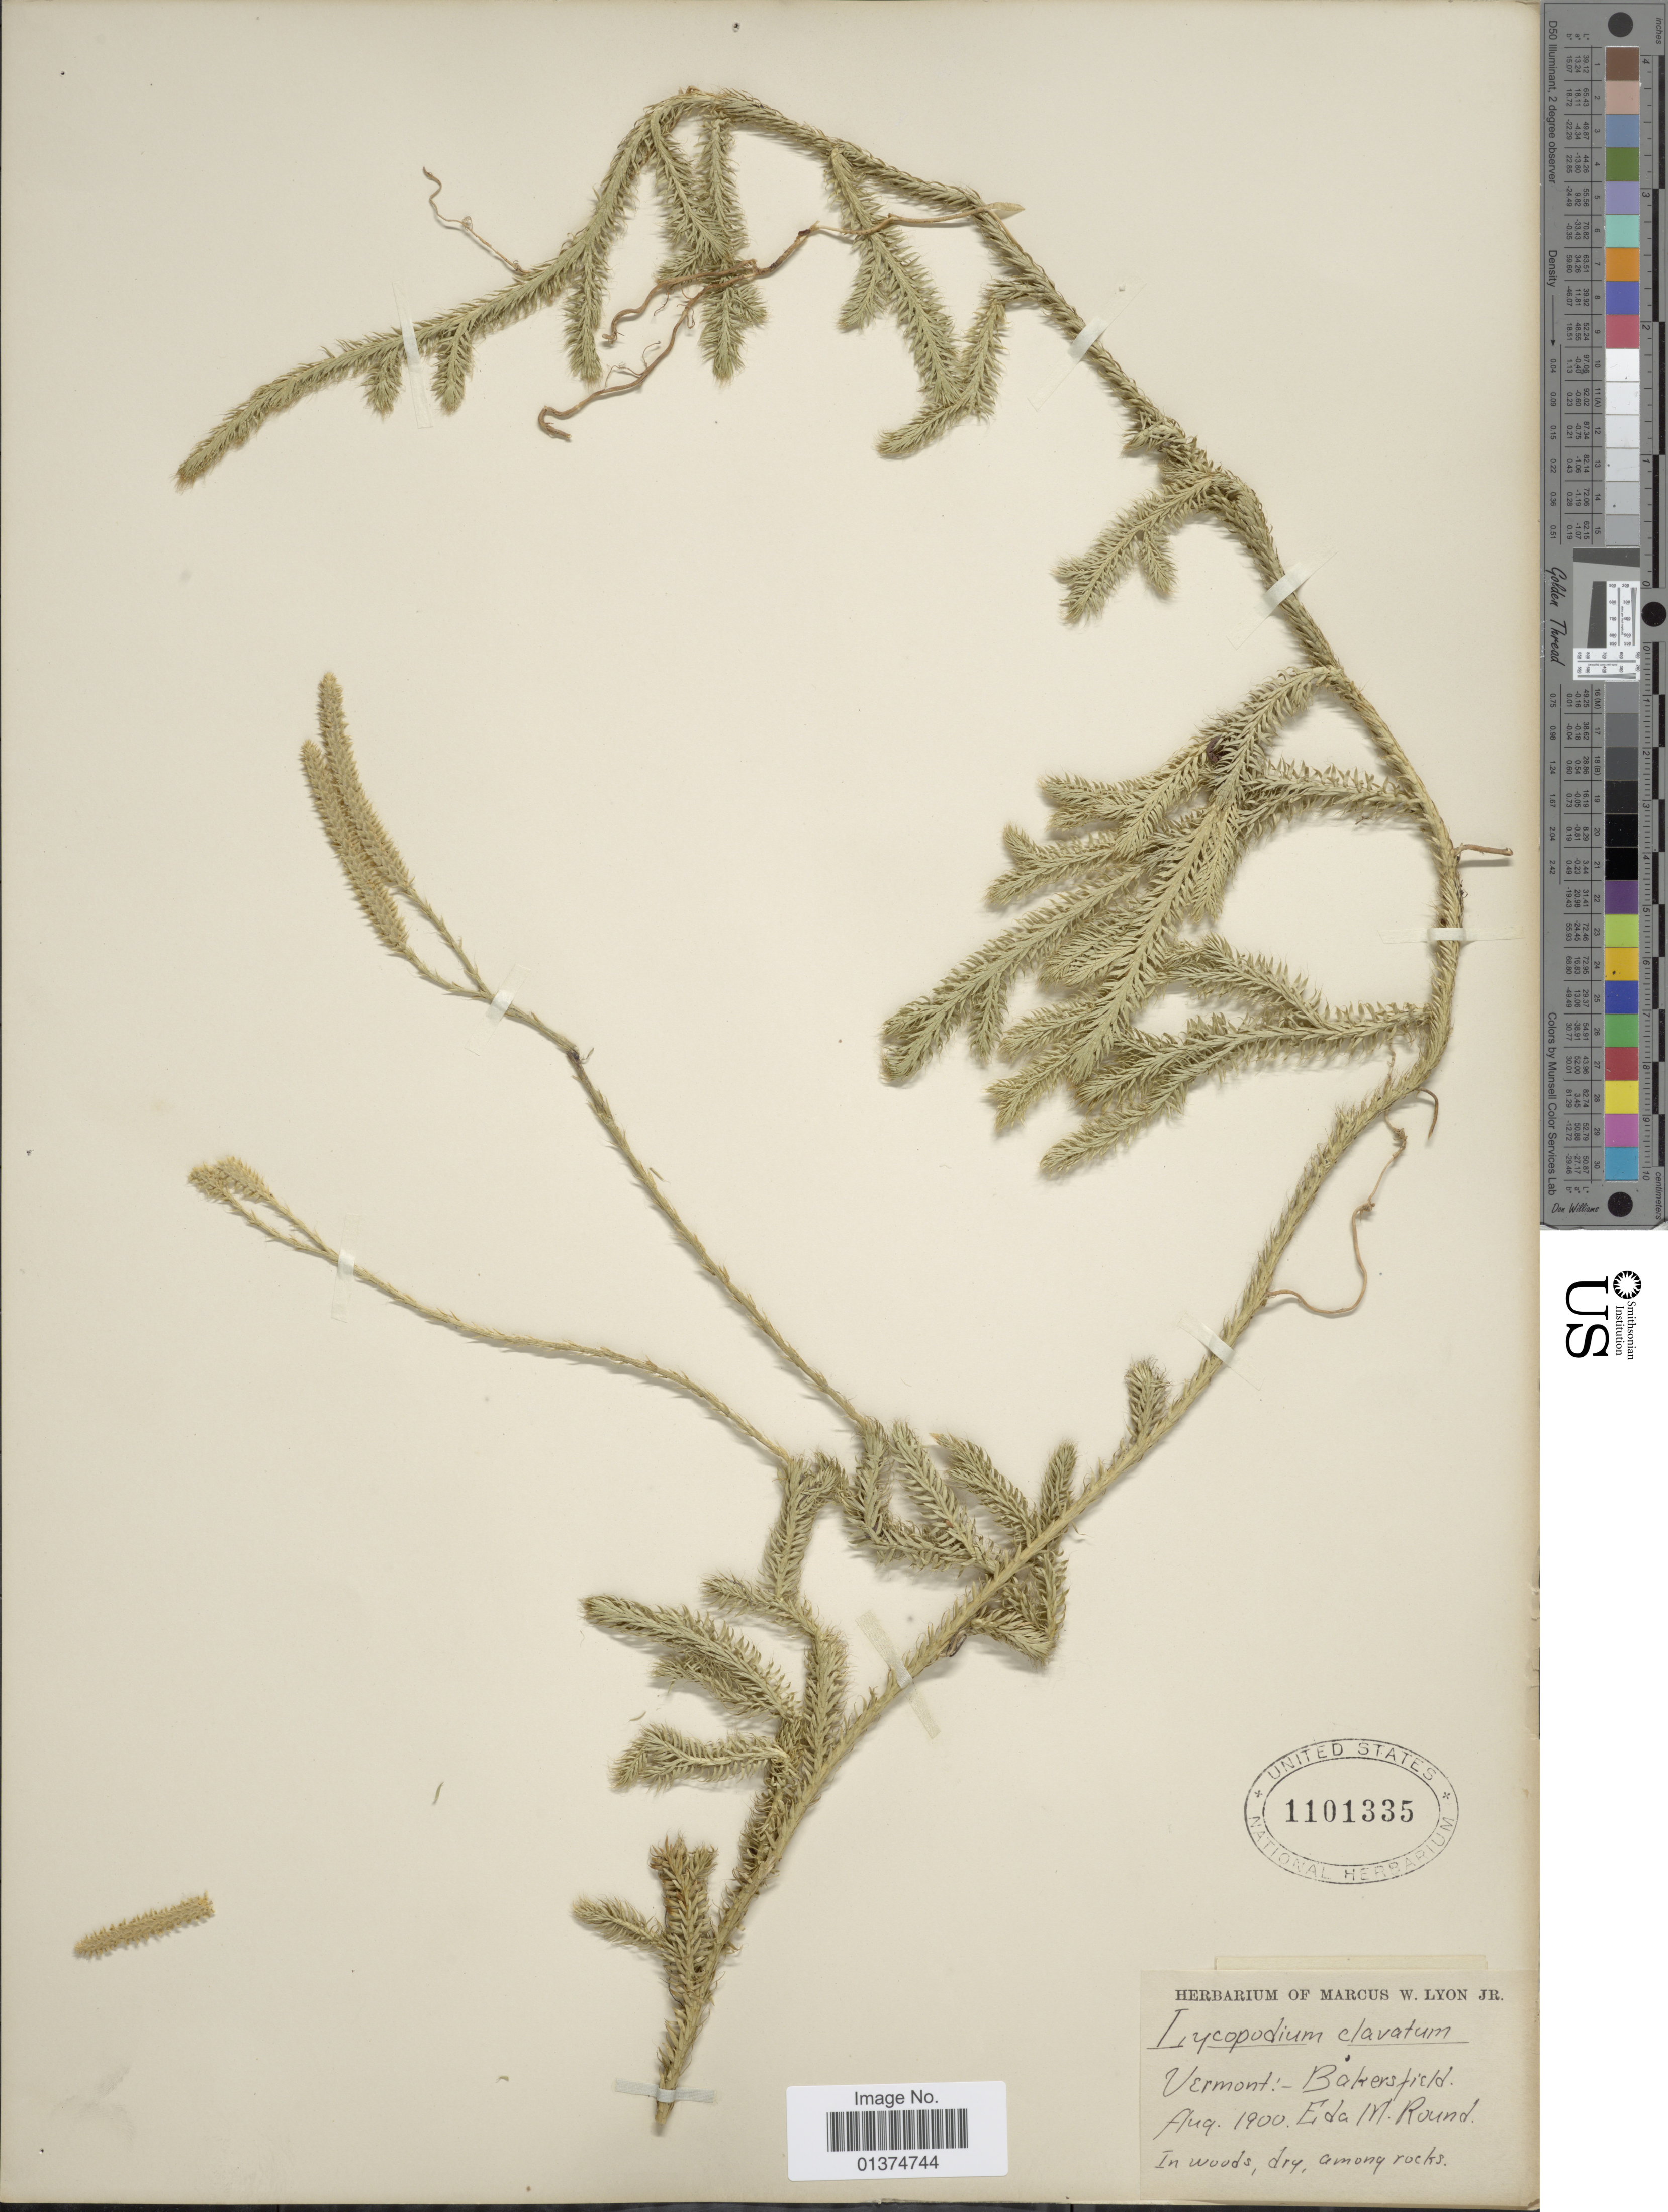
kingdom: Plantae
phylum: Tracheophyta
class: Lycopodiopsida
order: Lycopodiales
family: Lycopodiaceae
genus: Lycopodium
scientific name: Lycopodium clavatum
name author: L.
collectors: E. Round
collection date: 1900-08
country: United States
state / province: Vermont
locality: Bakersfield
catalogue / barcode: US 1101335